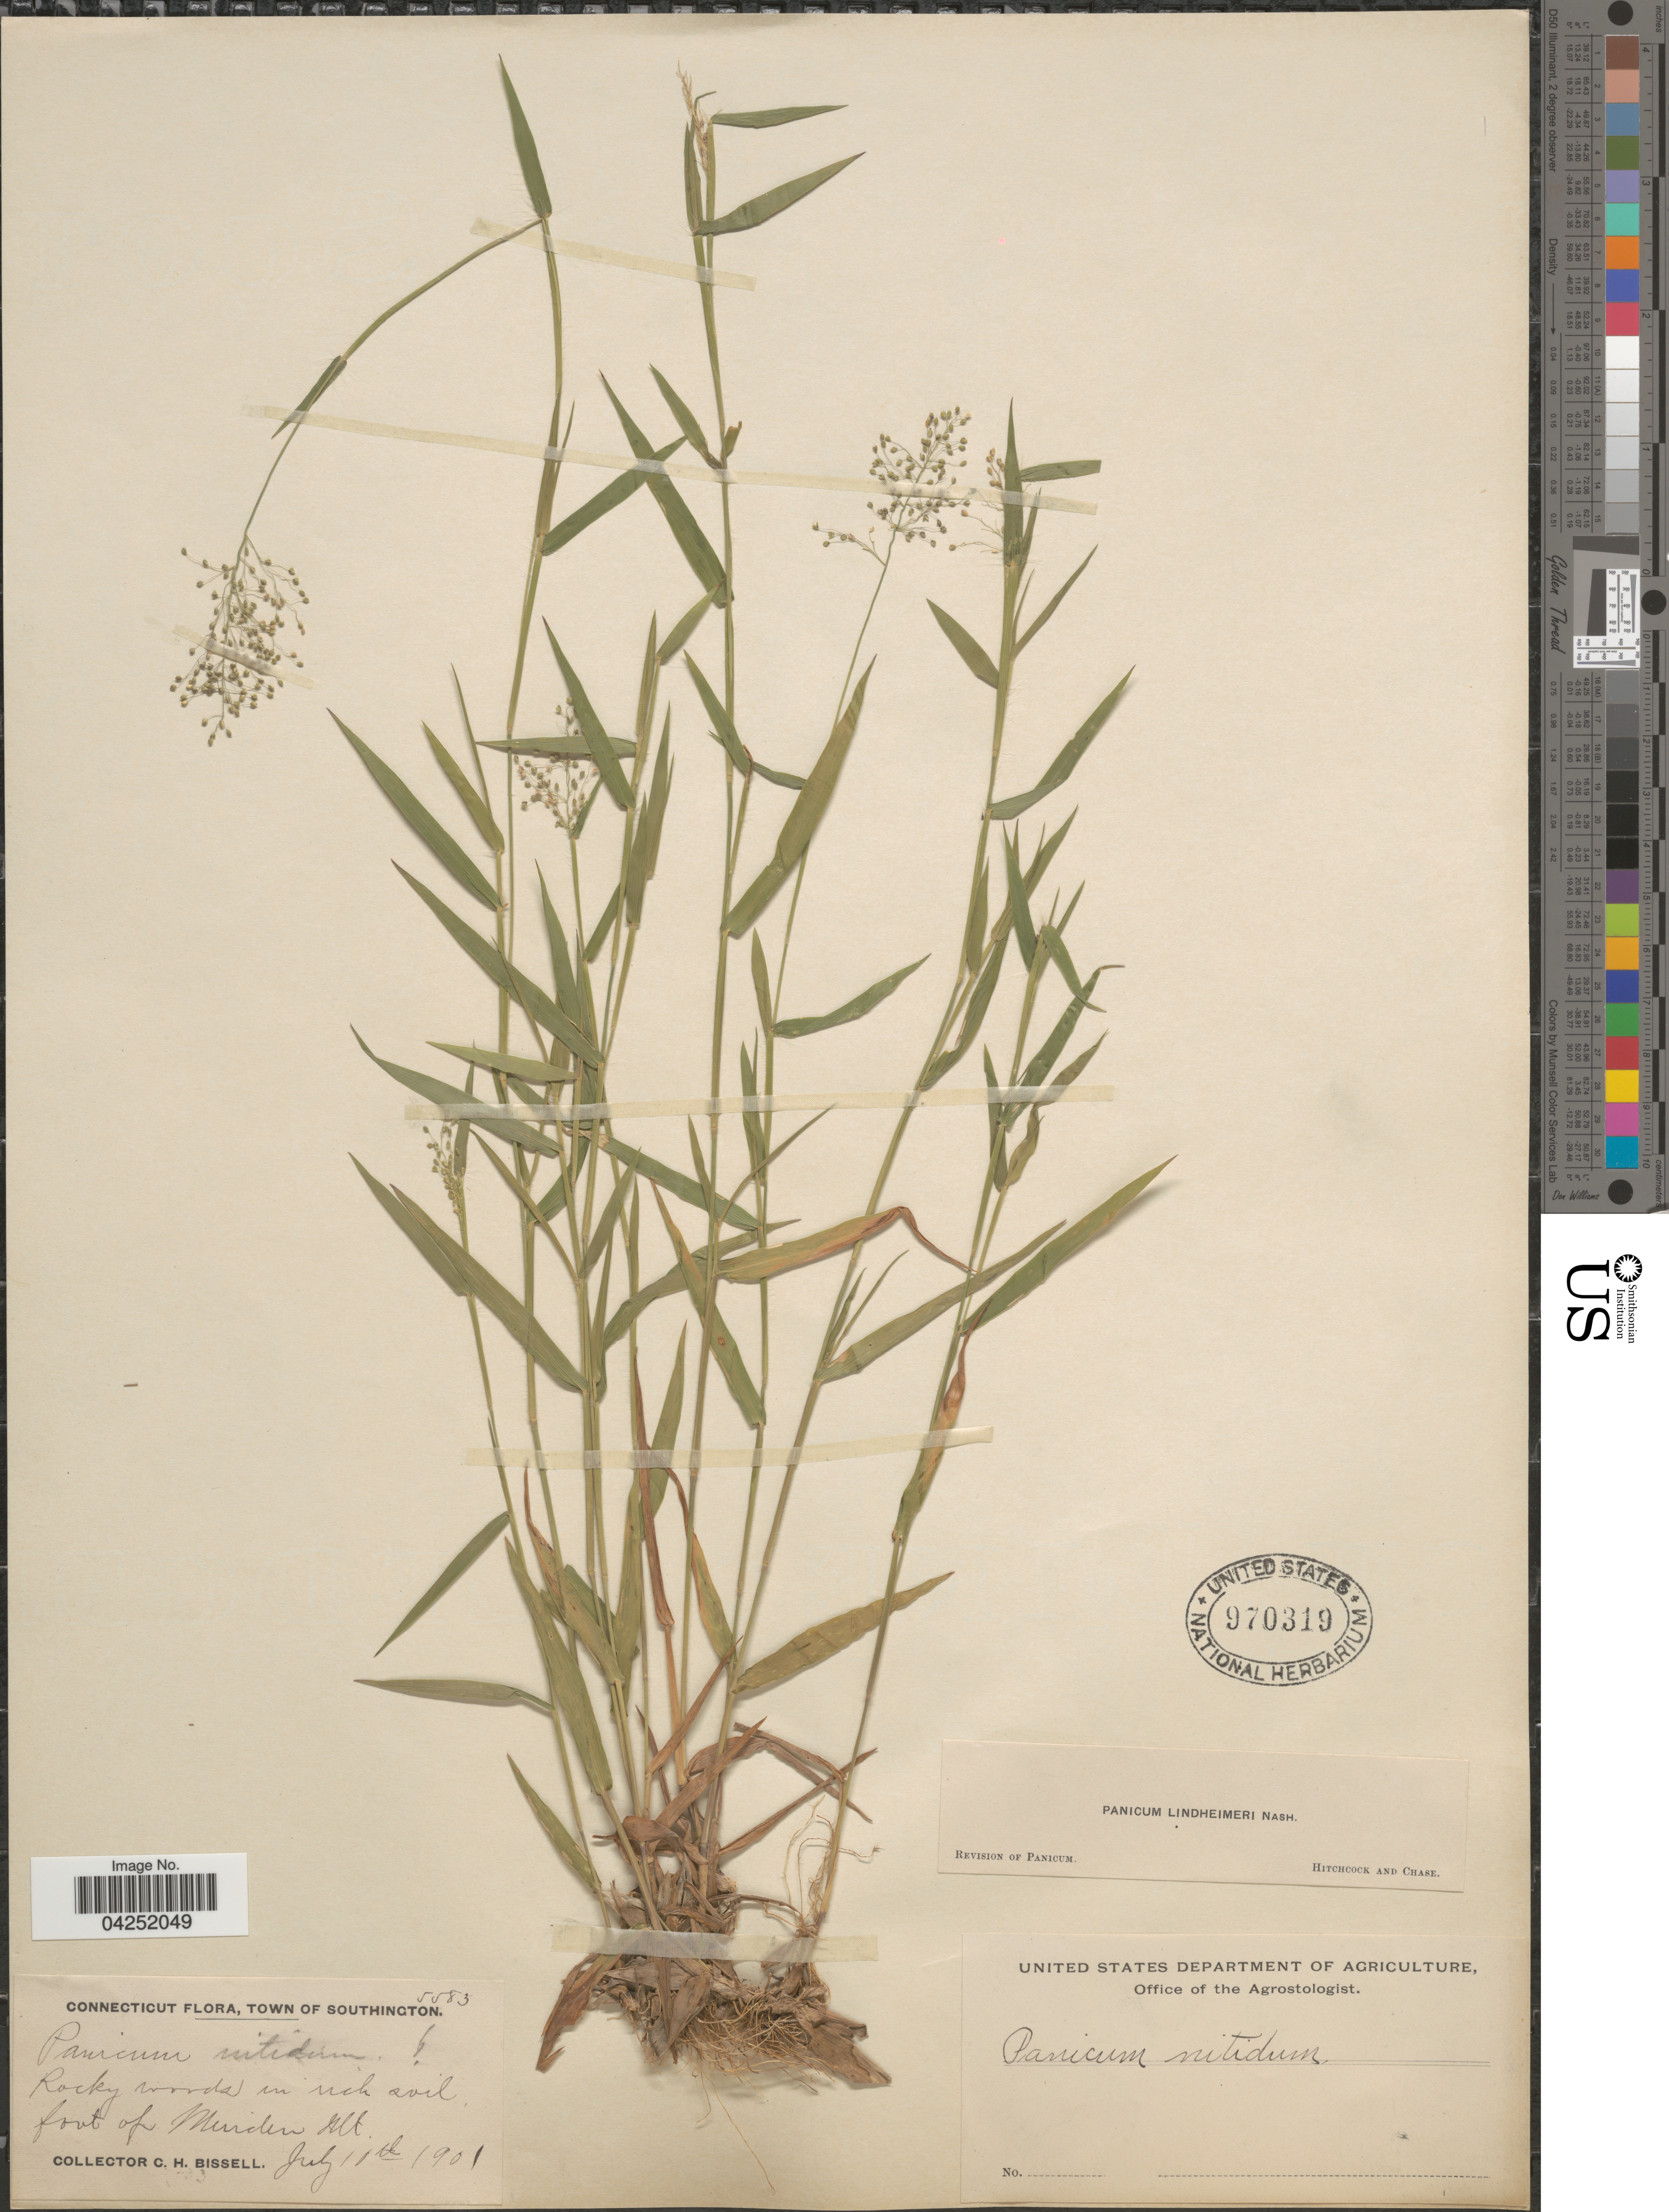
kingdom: Plantae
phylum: Tracheophyta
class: Liliopsida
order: Poales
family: Poaceae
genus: Dichanthelium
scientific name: Dichanthelium acuminatum var. lindheimeri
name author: (Nash) Gould & C.A. Clark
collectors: C. Bissell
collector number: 5583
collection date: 1901-07-11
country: United States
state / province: Connecticut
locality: Town of Southington. Rocky woods in rich soil, foot of Meriden Mt.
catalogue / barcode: US 970319